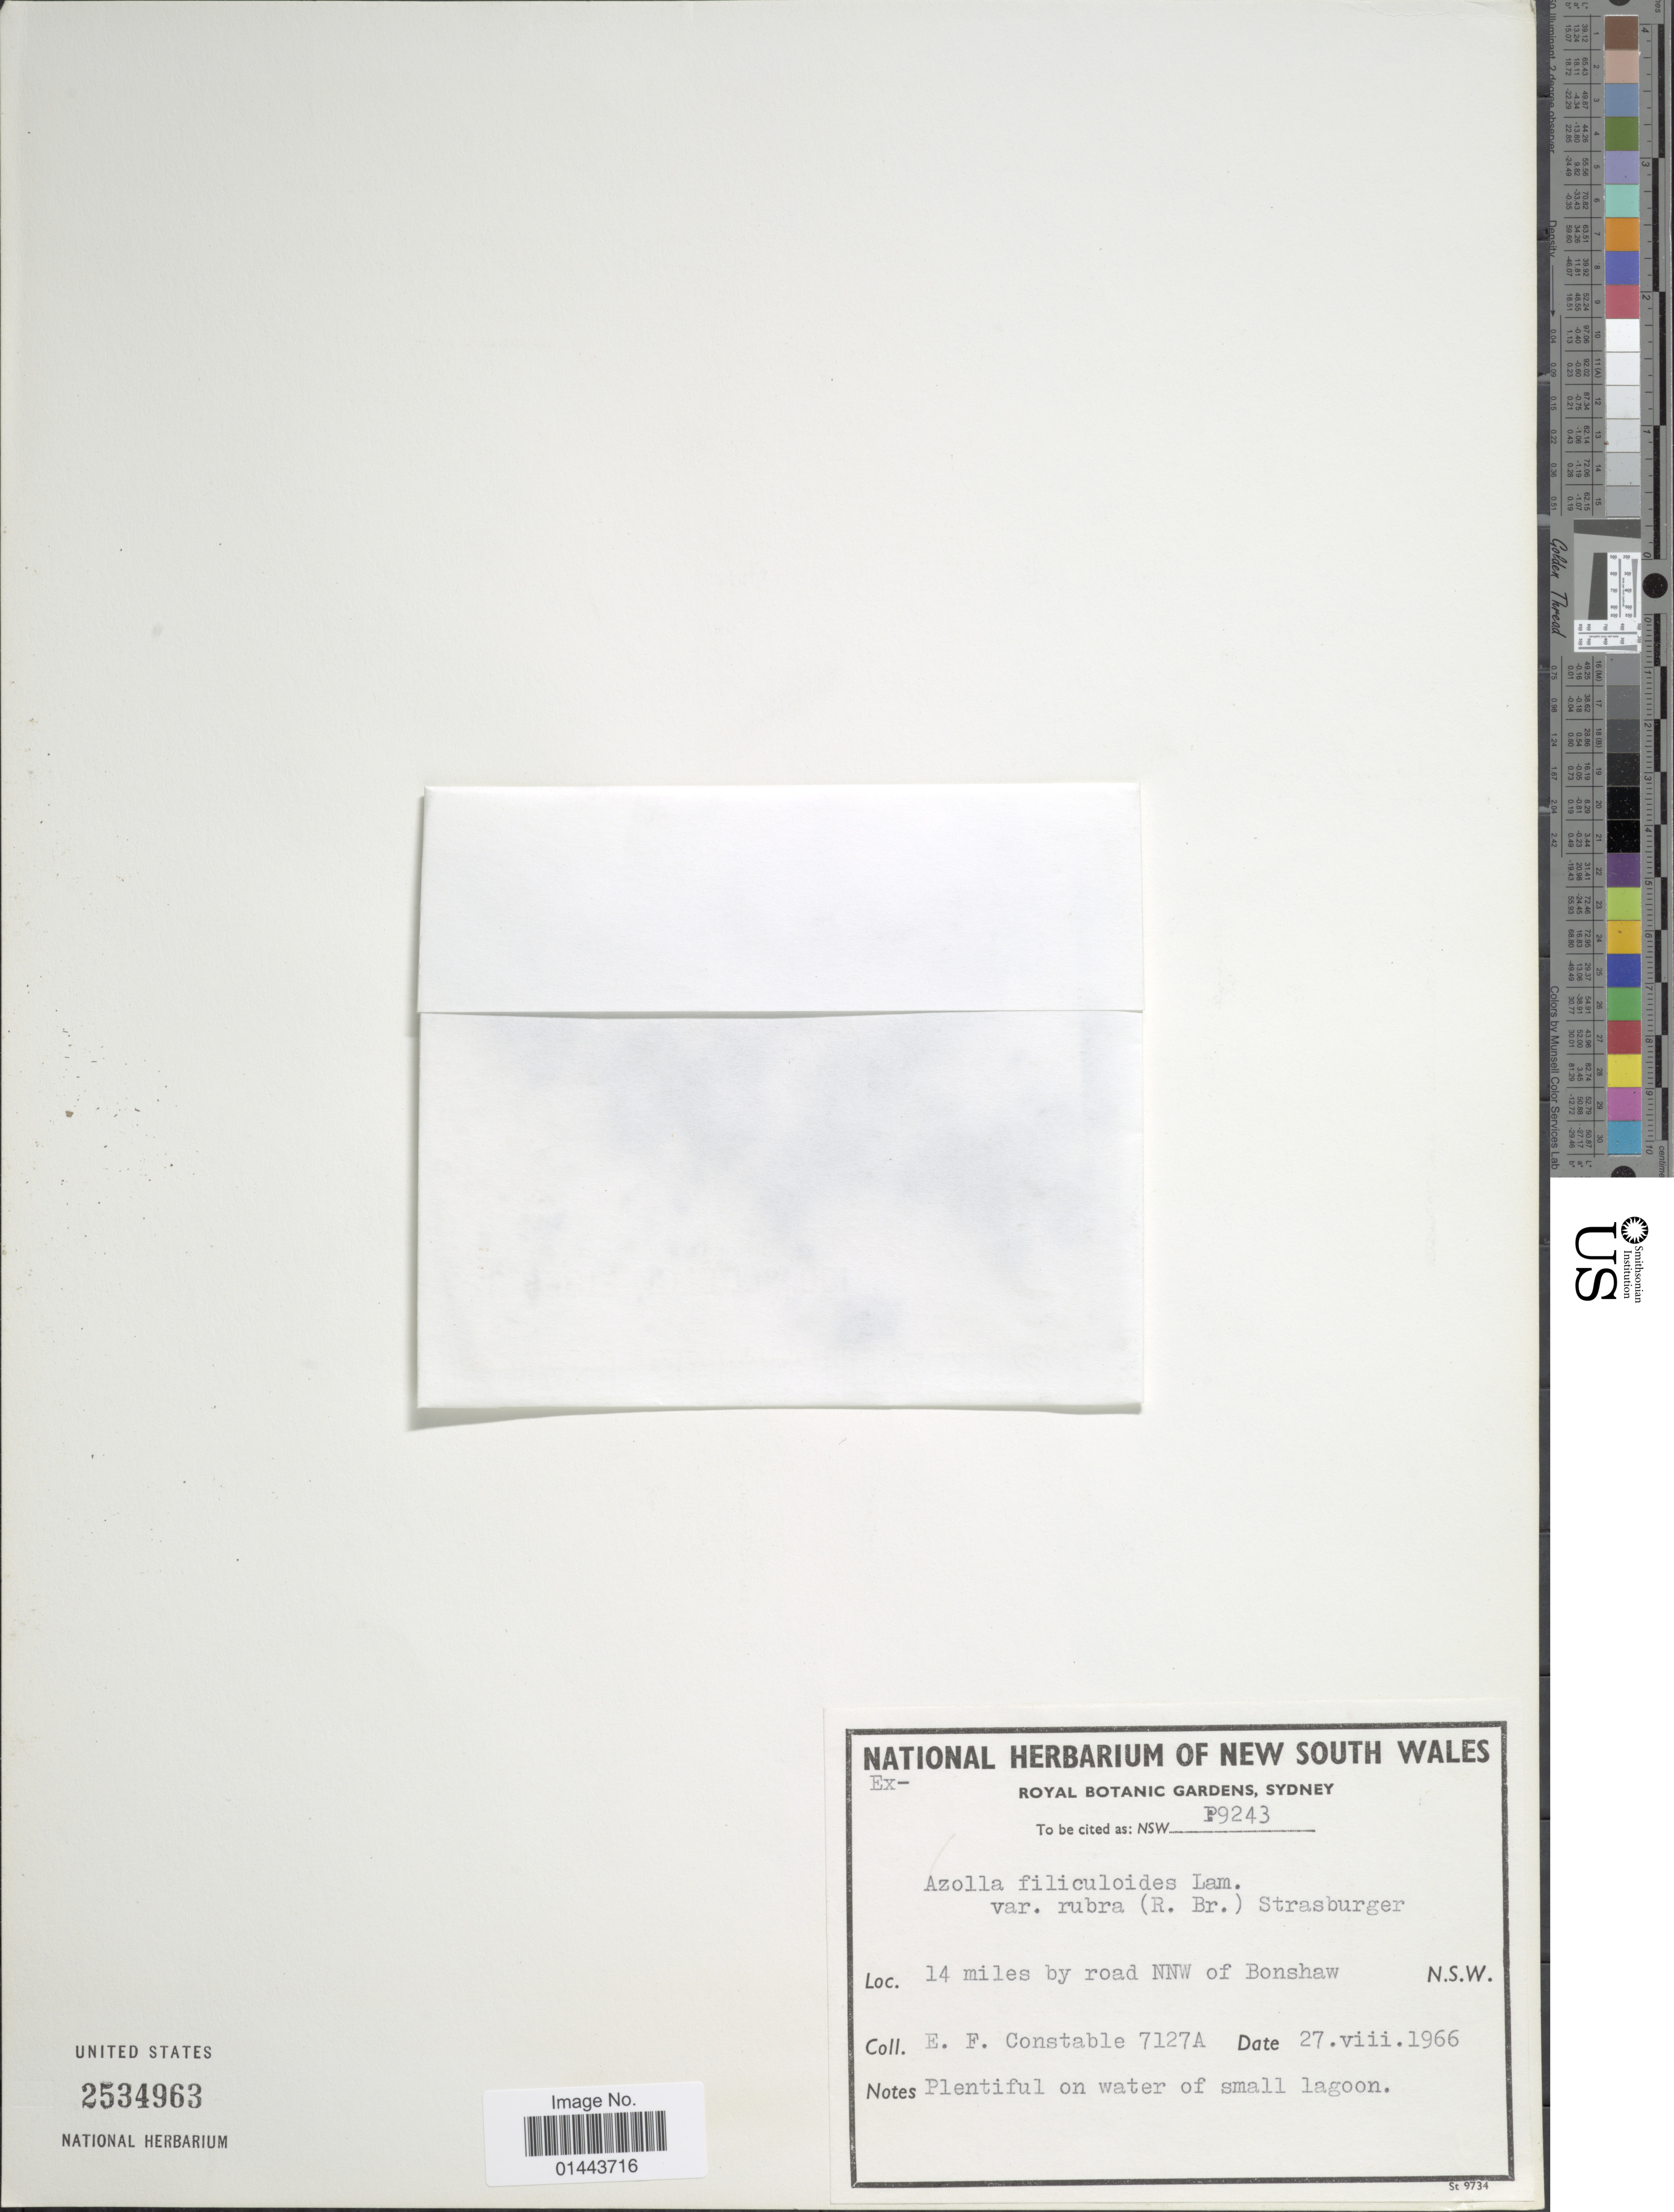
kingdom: Plantae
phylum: Tracheophyta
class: Polypodiopsida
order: Salviniales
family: Salviniaceae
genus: Azolla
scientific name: Azolla filiculoides var. rubra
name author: (R. Br.) Strasburger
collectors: E. F. Constable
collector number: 7127A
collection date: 1966-08-27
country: Australia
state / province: New South Wales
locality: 14 miles by road NNW of Bonshaw, plentiful on water of small lagoon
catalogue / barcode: US 2534963